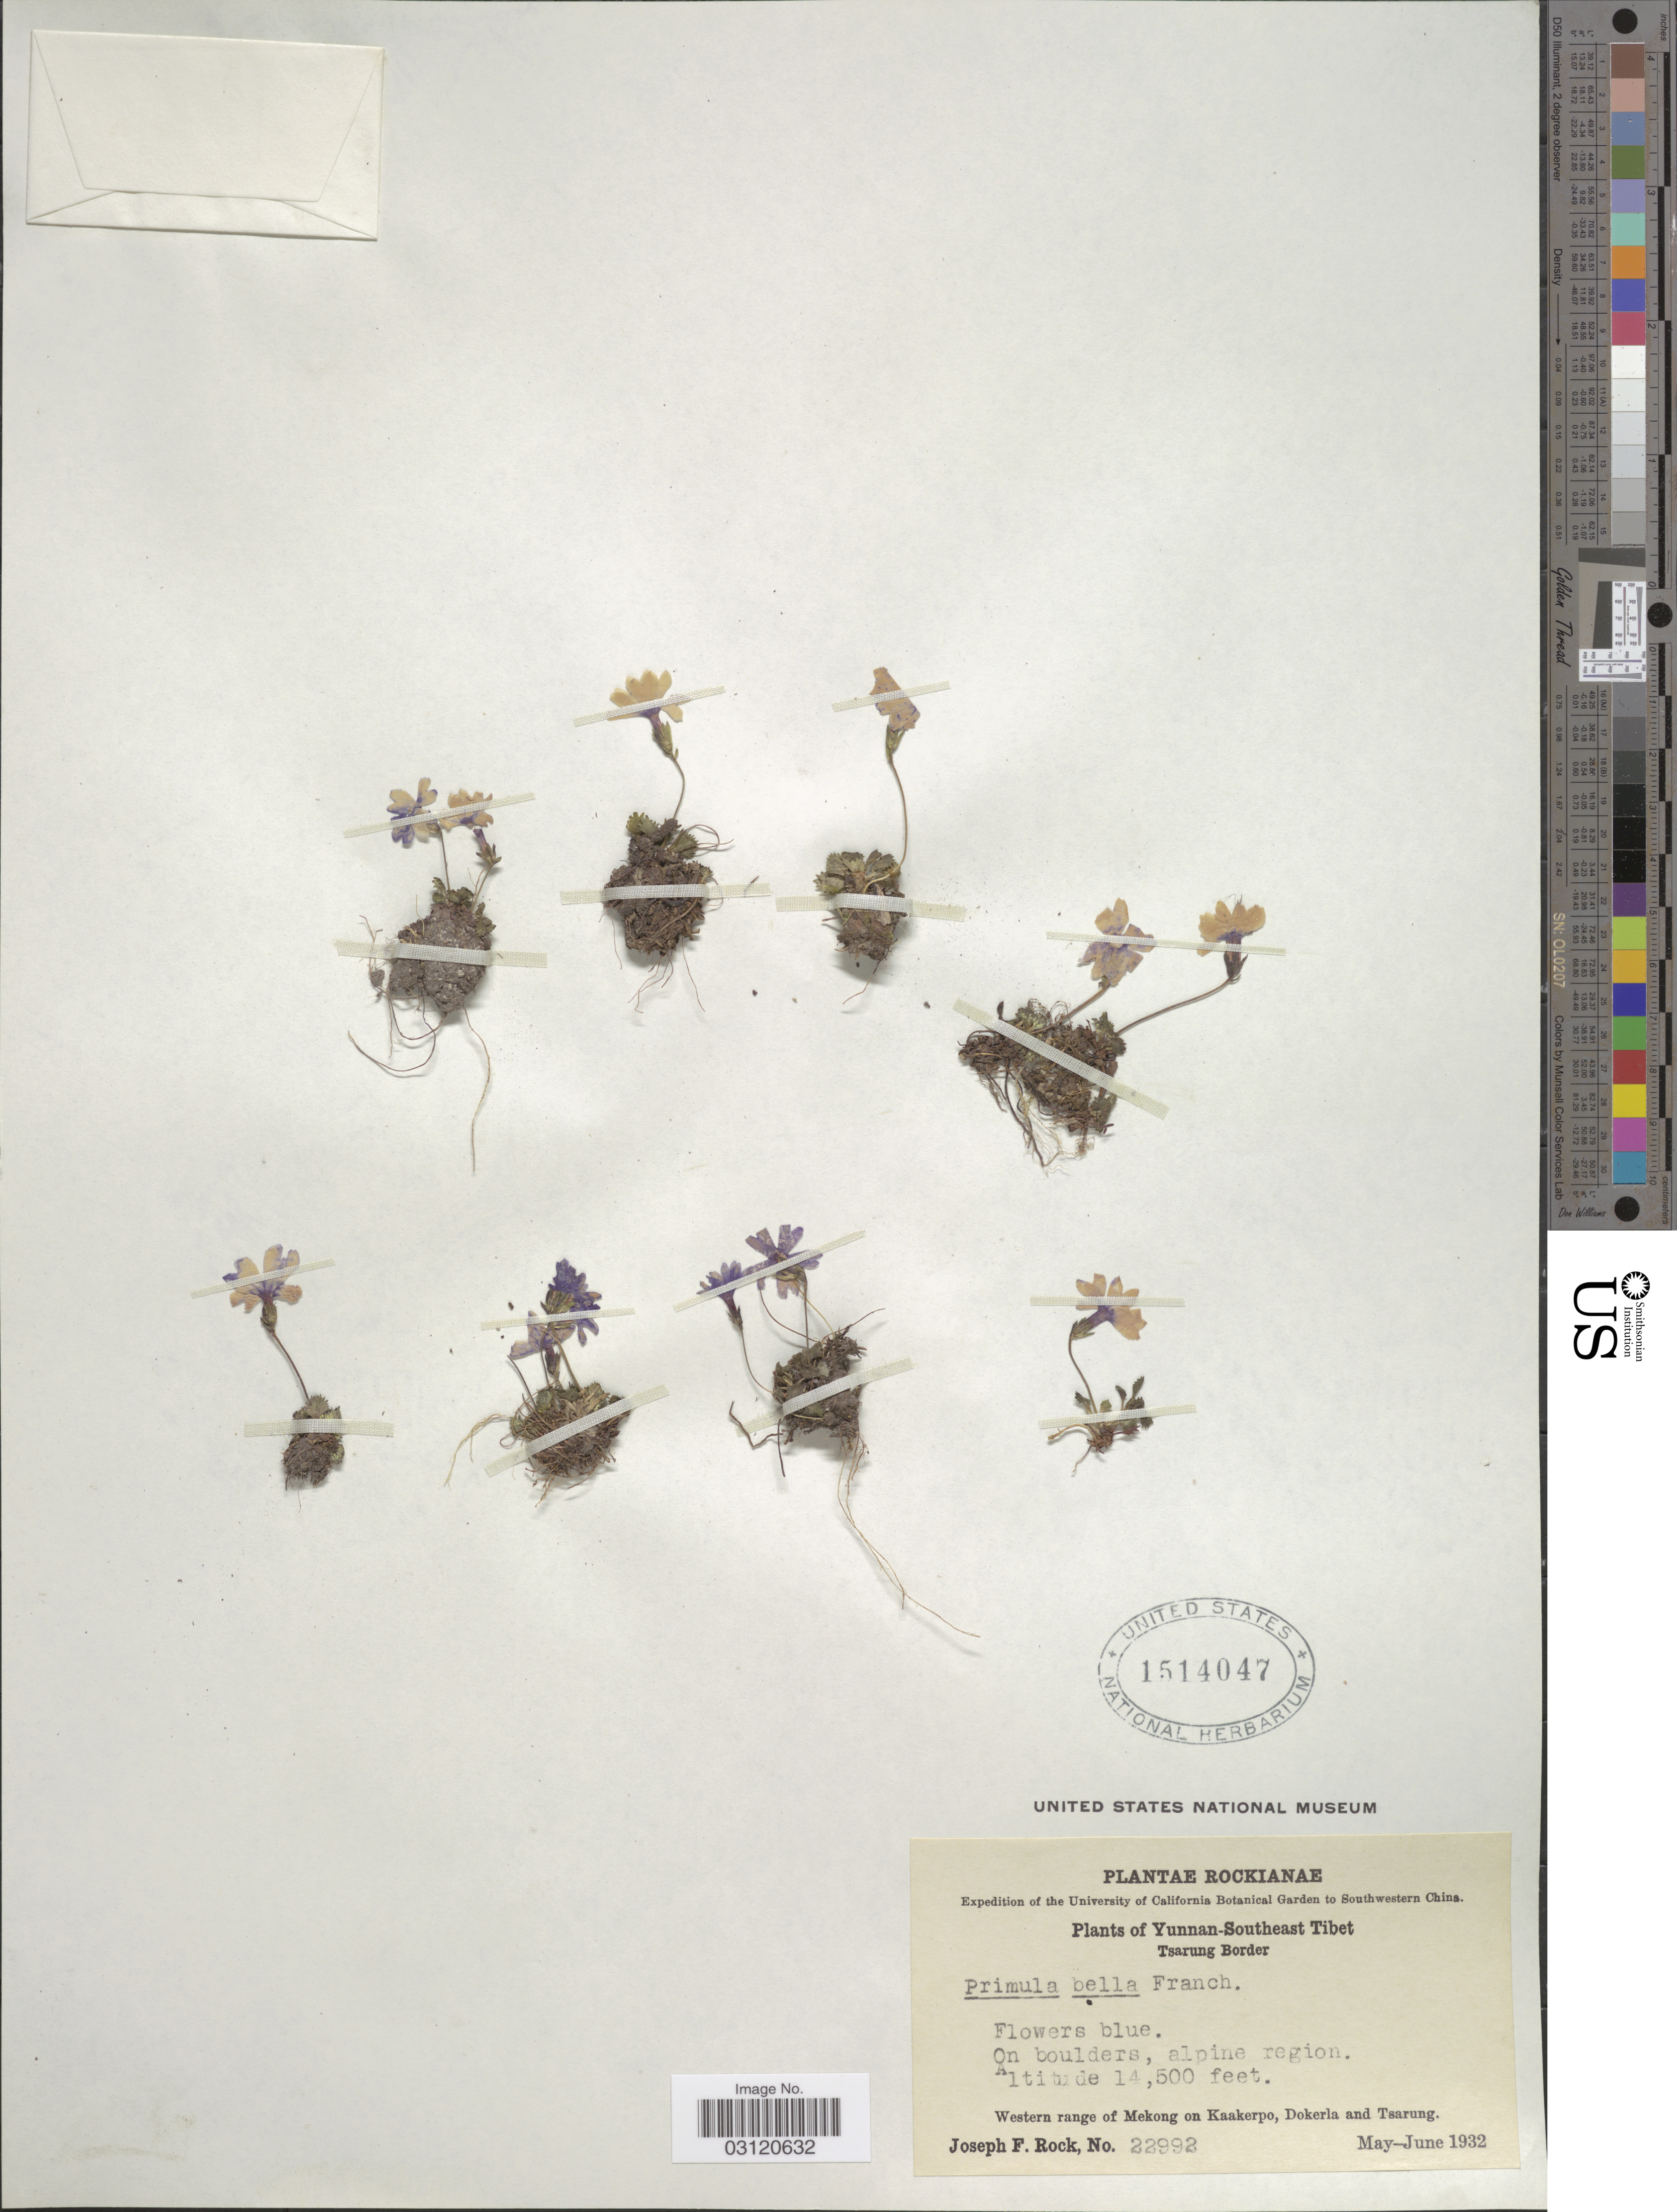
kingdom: Plantae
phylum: Tracheophyta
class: Magnoliopsida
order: Ericales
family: Primulaceae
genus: Primula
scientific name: Primula bella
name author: Franch.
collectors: J. F. Rock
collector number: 22992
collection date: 1932-05/1932-06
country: China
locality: Southwestern China, Yunnan-Southeast Tibet, Tsarung Border, Western range of Mekong on Kaakerpo, Dokerla and Tsarung.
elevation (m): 4420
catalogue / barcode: US 1514047